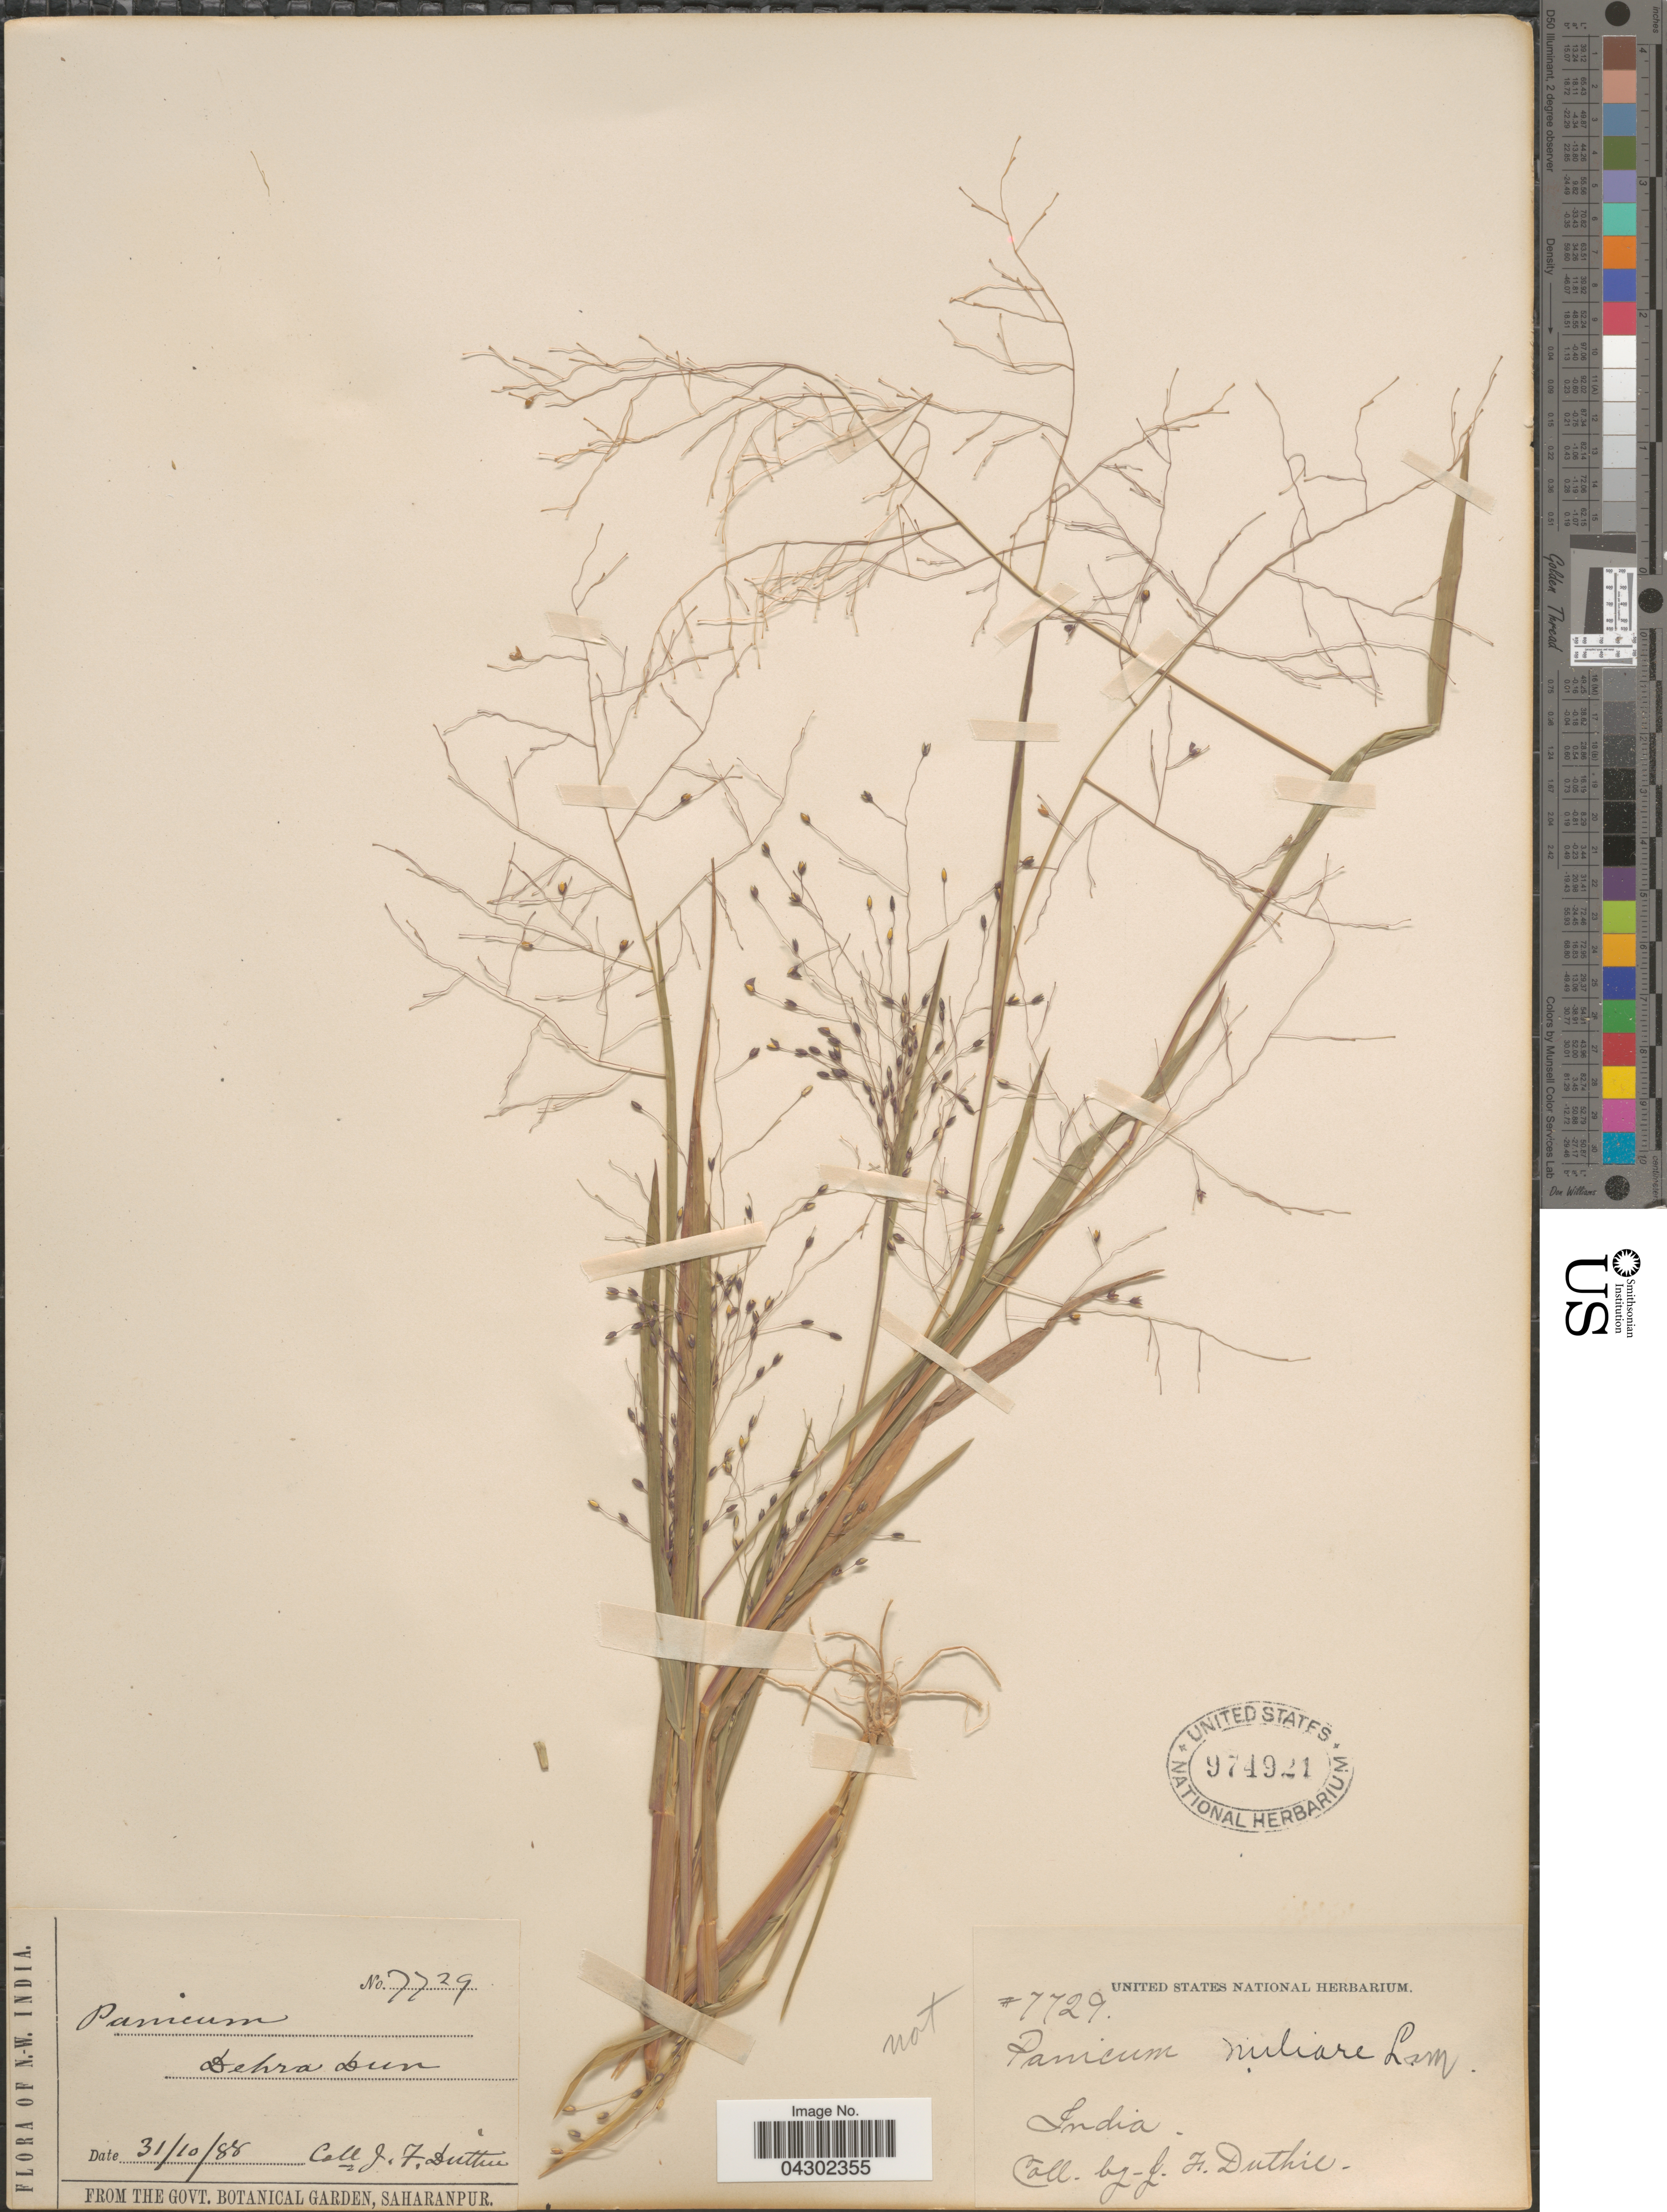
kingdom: Plantae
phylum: Tracheophyta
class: Liliopsida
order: Poales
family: Poaceae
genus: Panicum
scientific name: Panicum sumatrense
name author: P. Roth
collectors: J. F. Duthie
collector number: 7729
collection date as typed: Transcribed d/m/y: 31/10/88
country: India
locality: N.-W. India. Dehra Dun.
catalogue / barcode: US 974921